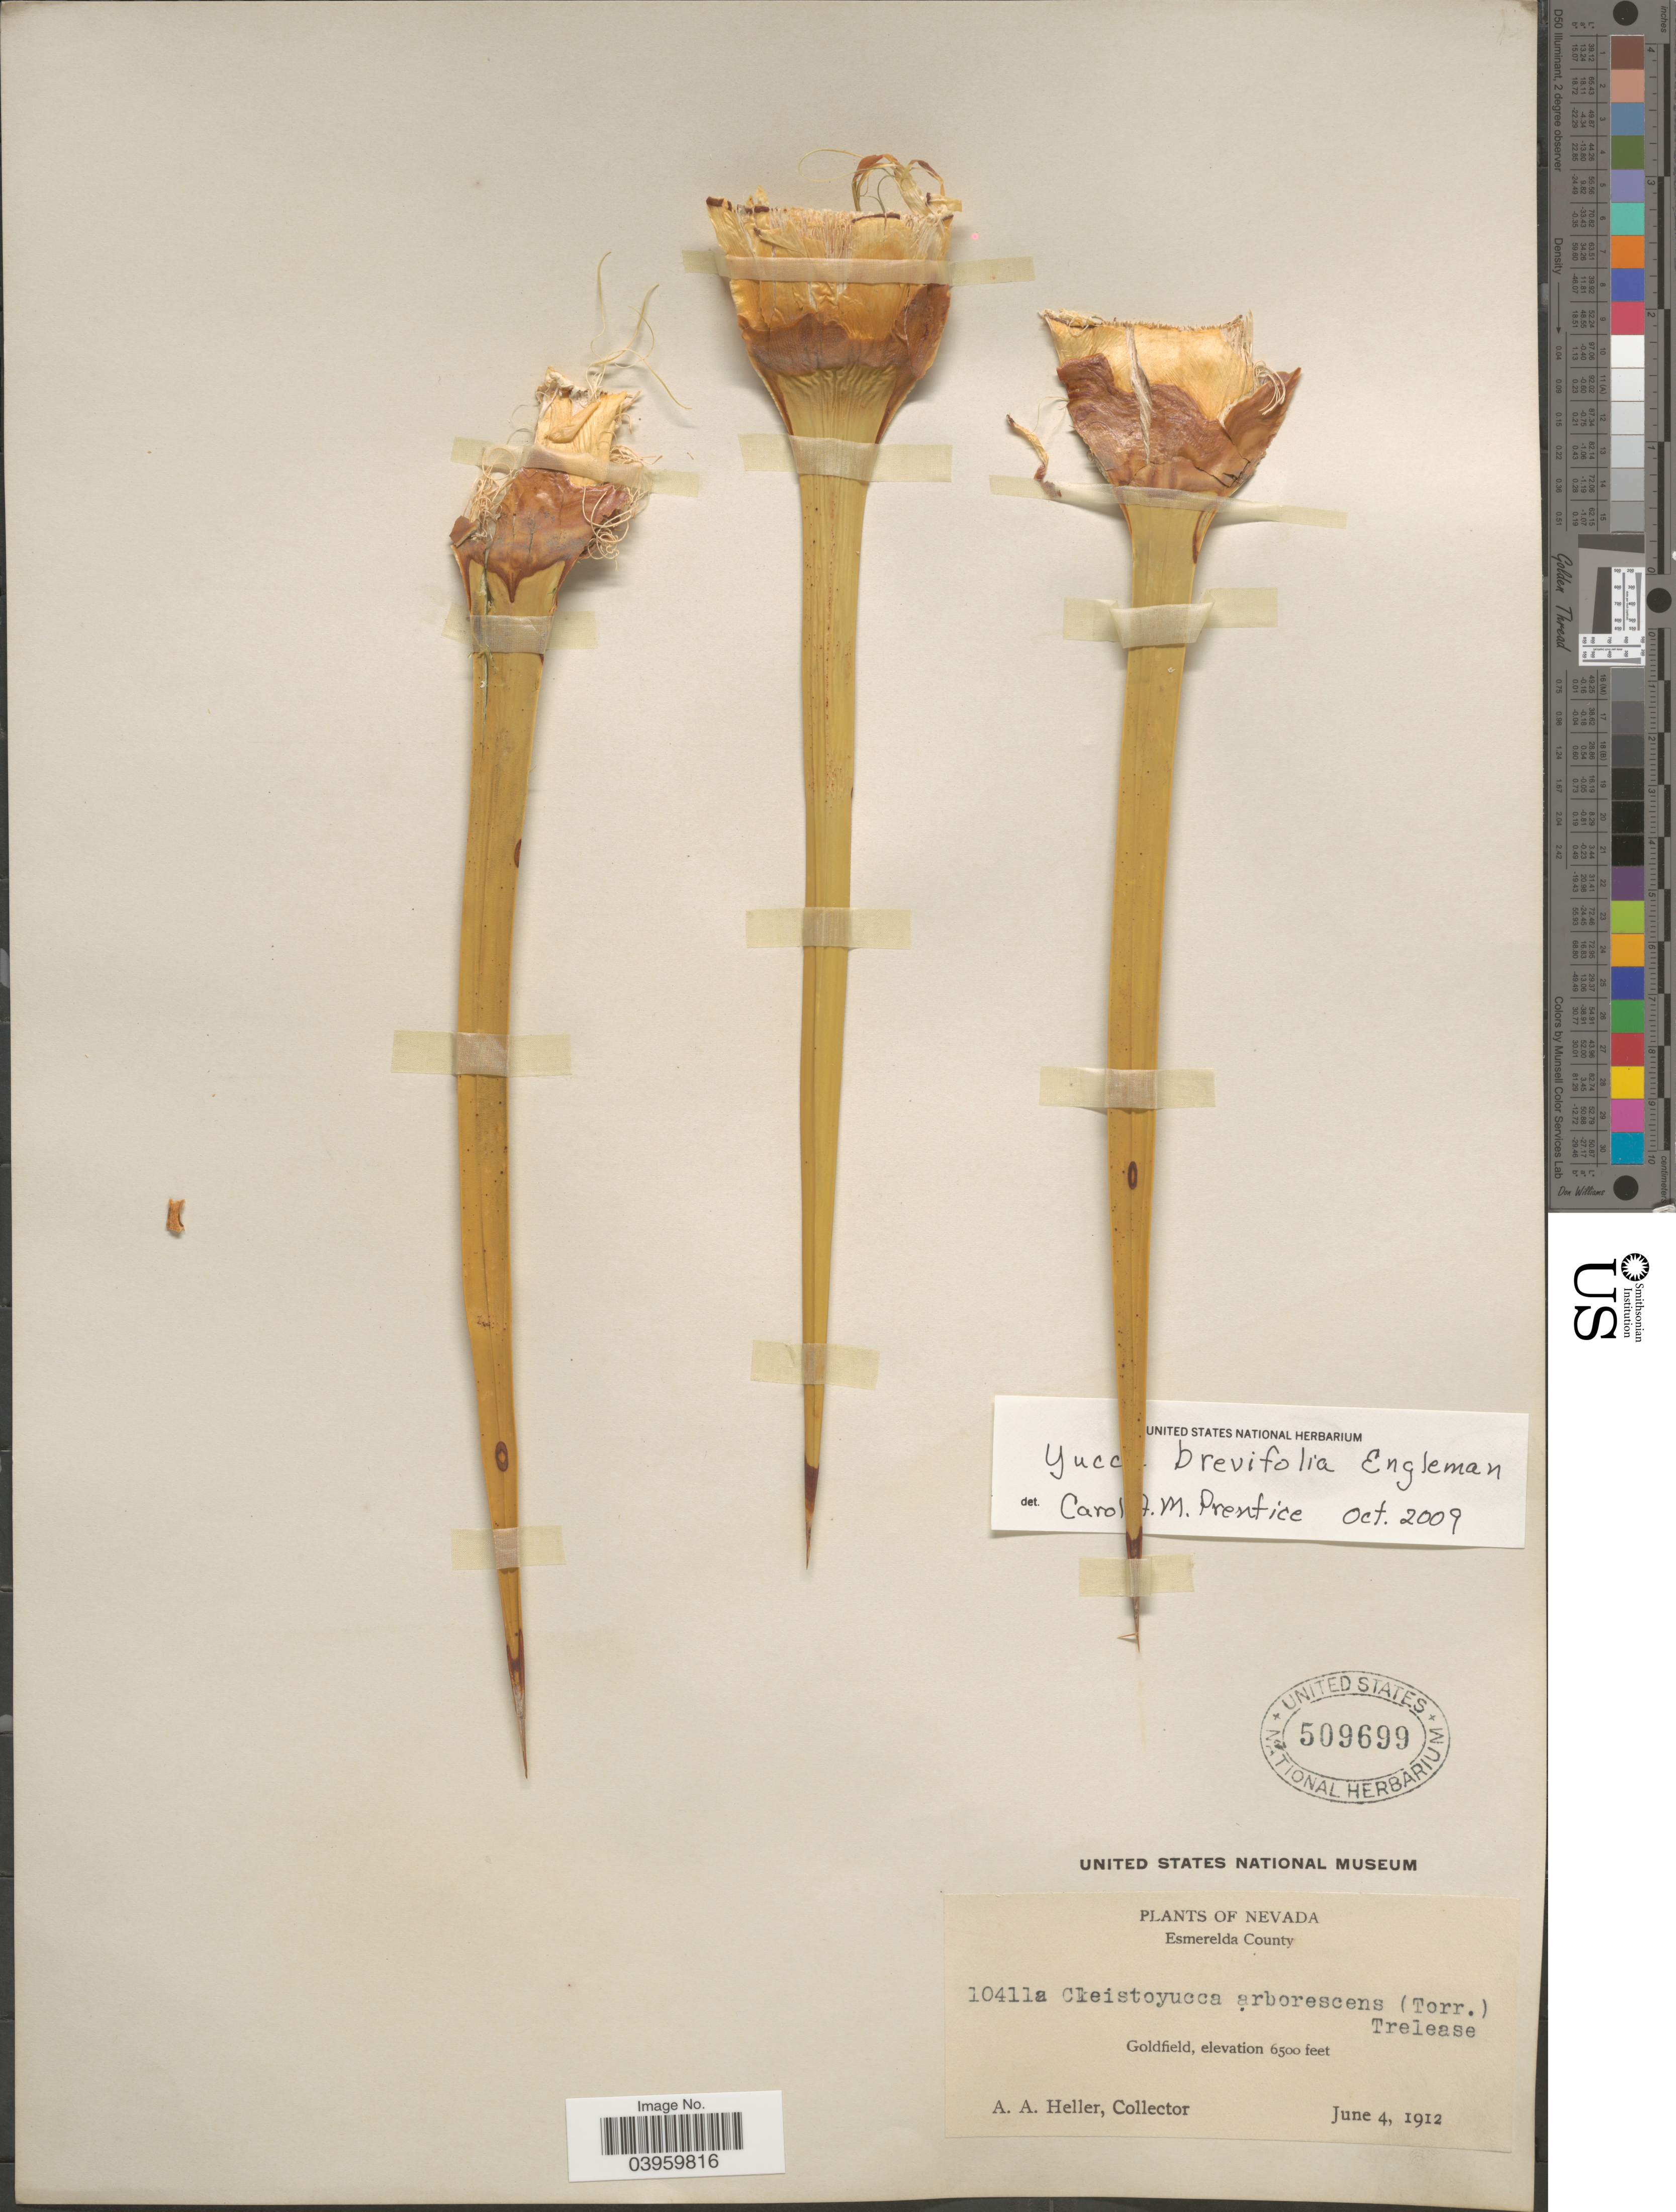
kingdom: Plantae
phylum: Tracheophyta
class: Liliopsida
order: Asparagales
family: Asparagaceae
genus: Yucca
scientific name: Yucca brevifolia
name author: Englem.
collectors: A. A. Heller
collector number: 10411a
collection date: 1912-06-04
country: United States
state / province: Nevada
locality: Esmerelda County. Goldfield.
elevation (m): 1981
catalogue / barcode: US 509699